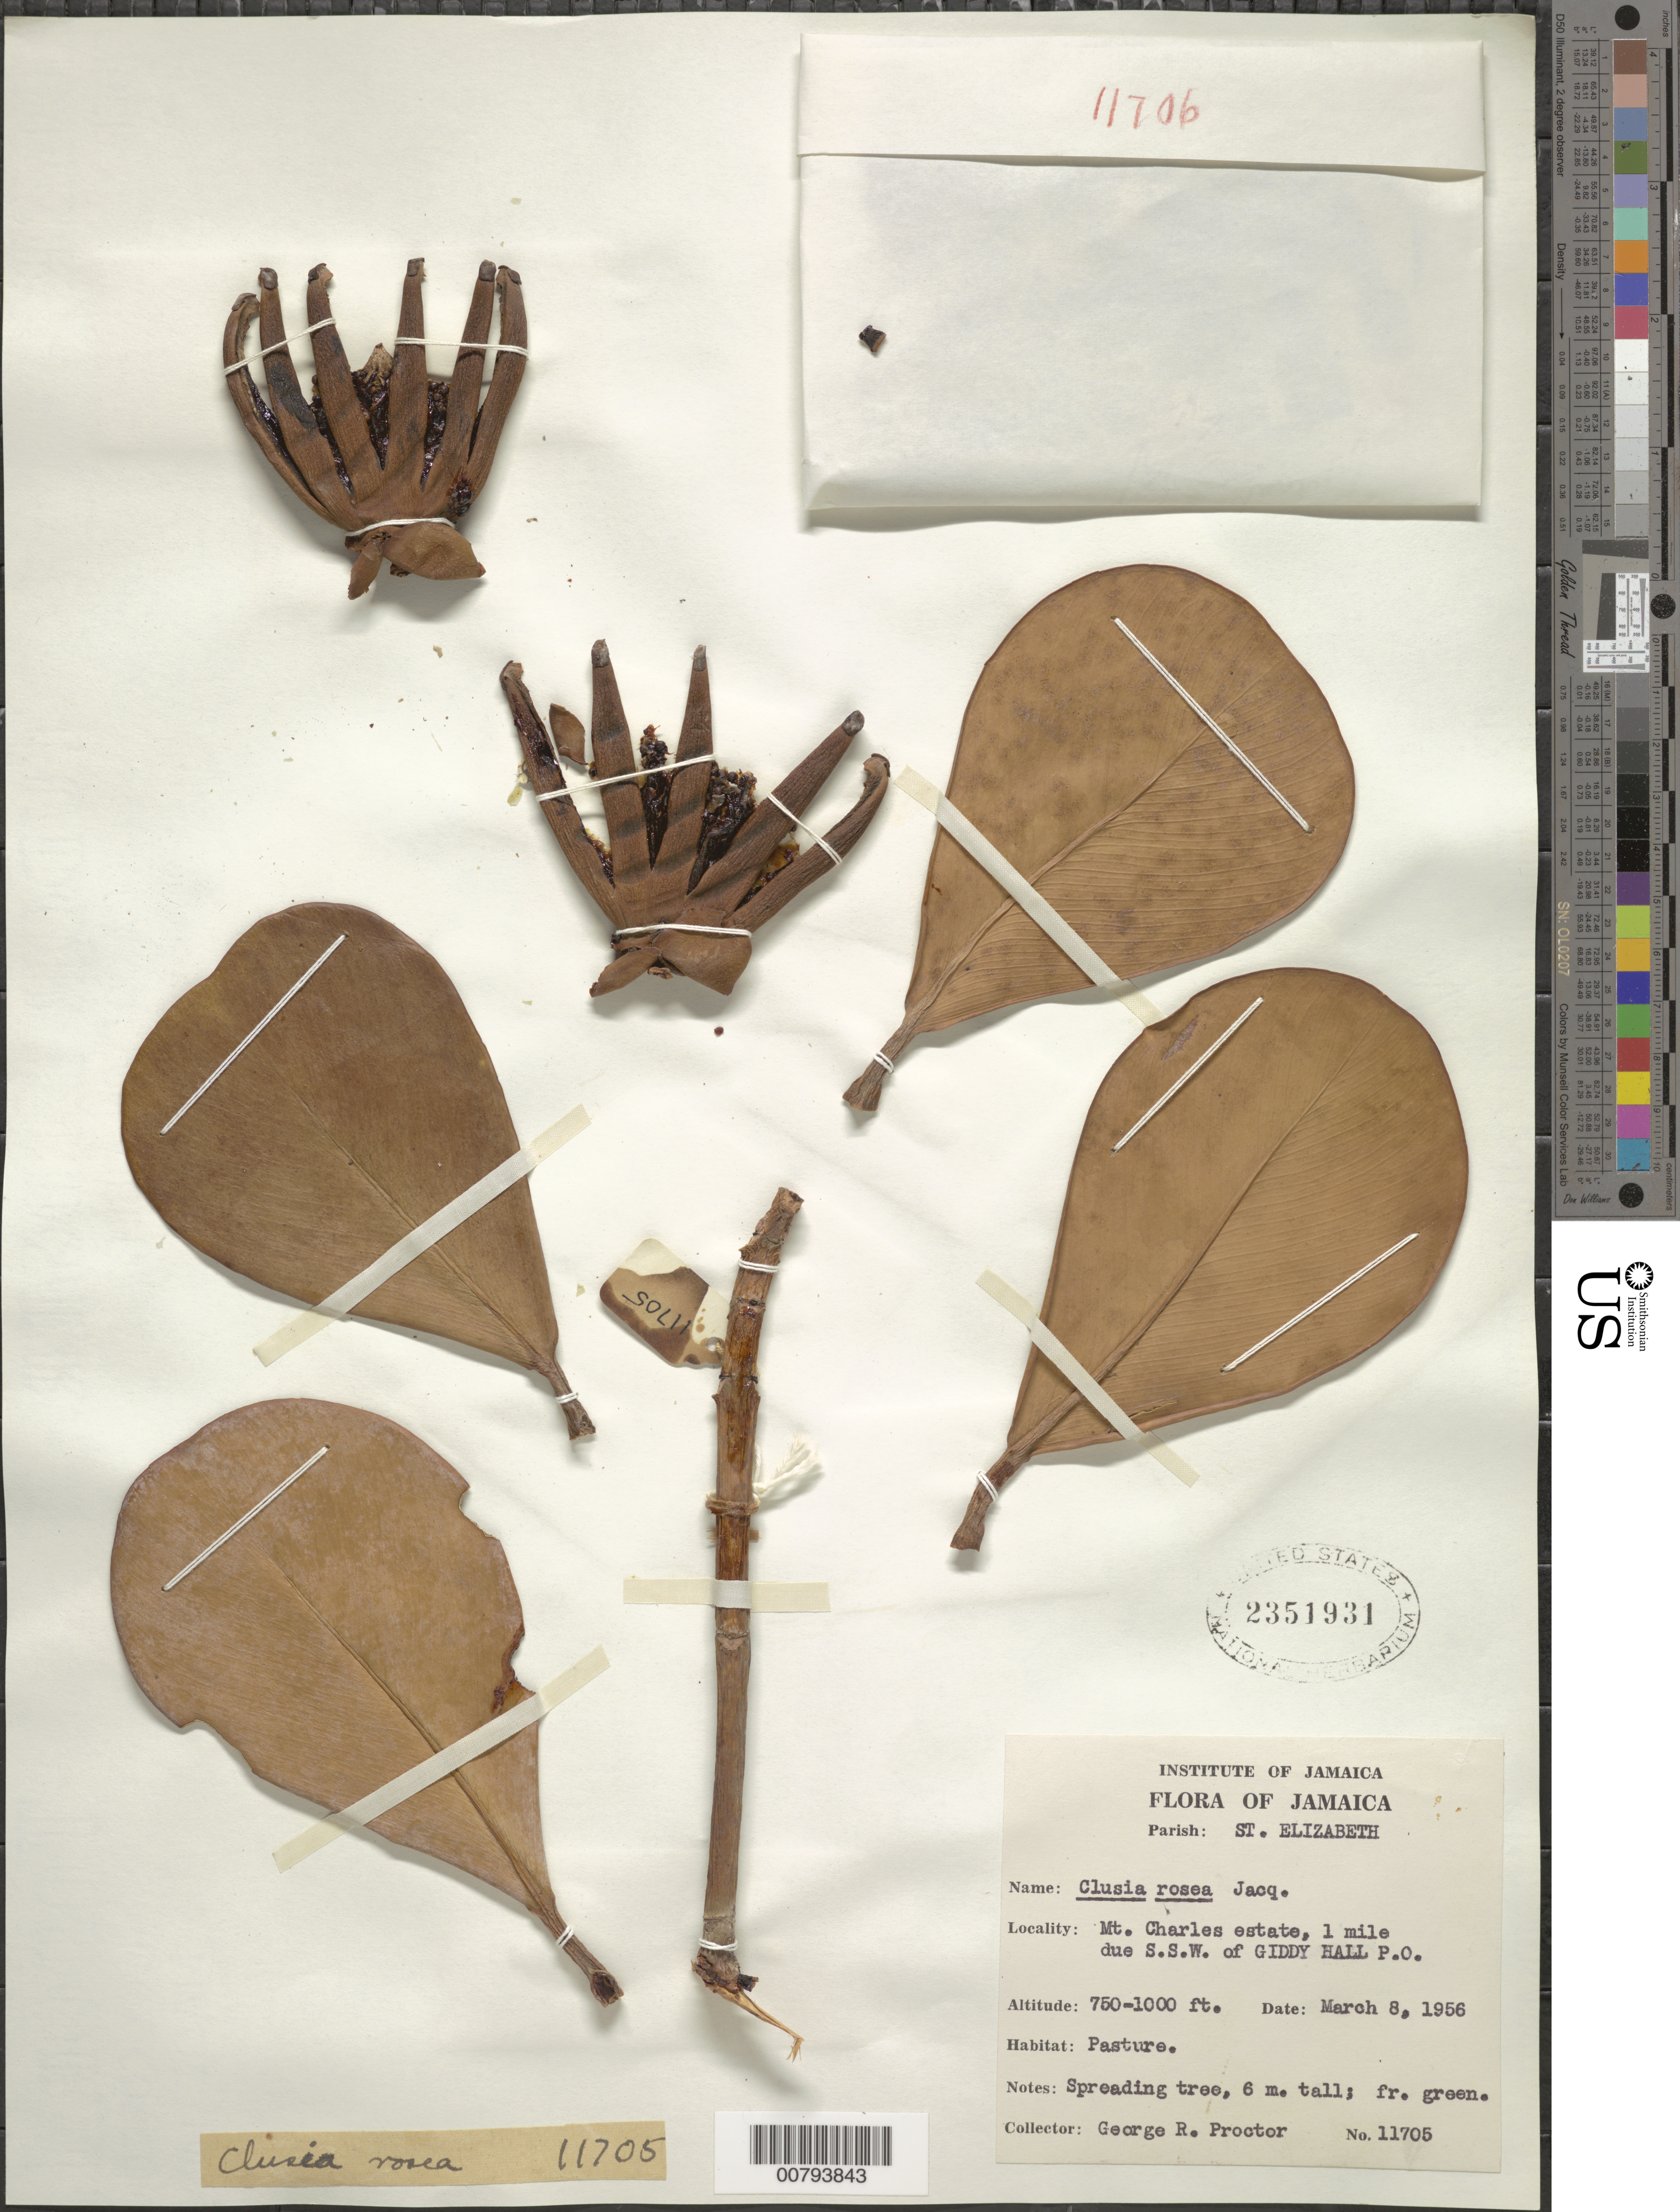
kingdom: Plantae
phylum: Tracheophyta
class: Magnoliopsida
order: Malpighiales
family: Clusiaceae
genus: Clusia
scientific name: Clusia rosea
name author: Jacq.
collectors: G. R. Proctor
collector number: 11705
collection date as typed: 08 Mar 1956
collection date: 1956-03-08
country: Jamaica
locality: Mt. Charles estate, 1 mi. due S.S.W. of Giddy Hall P.O.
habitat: Pasture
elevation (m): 229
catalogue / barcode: US 2351931